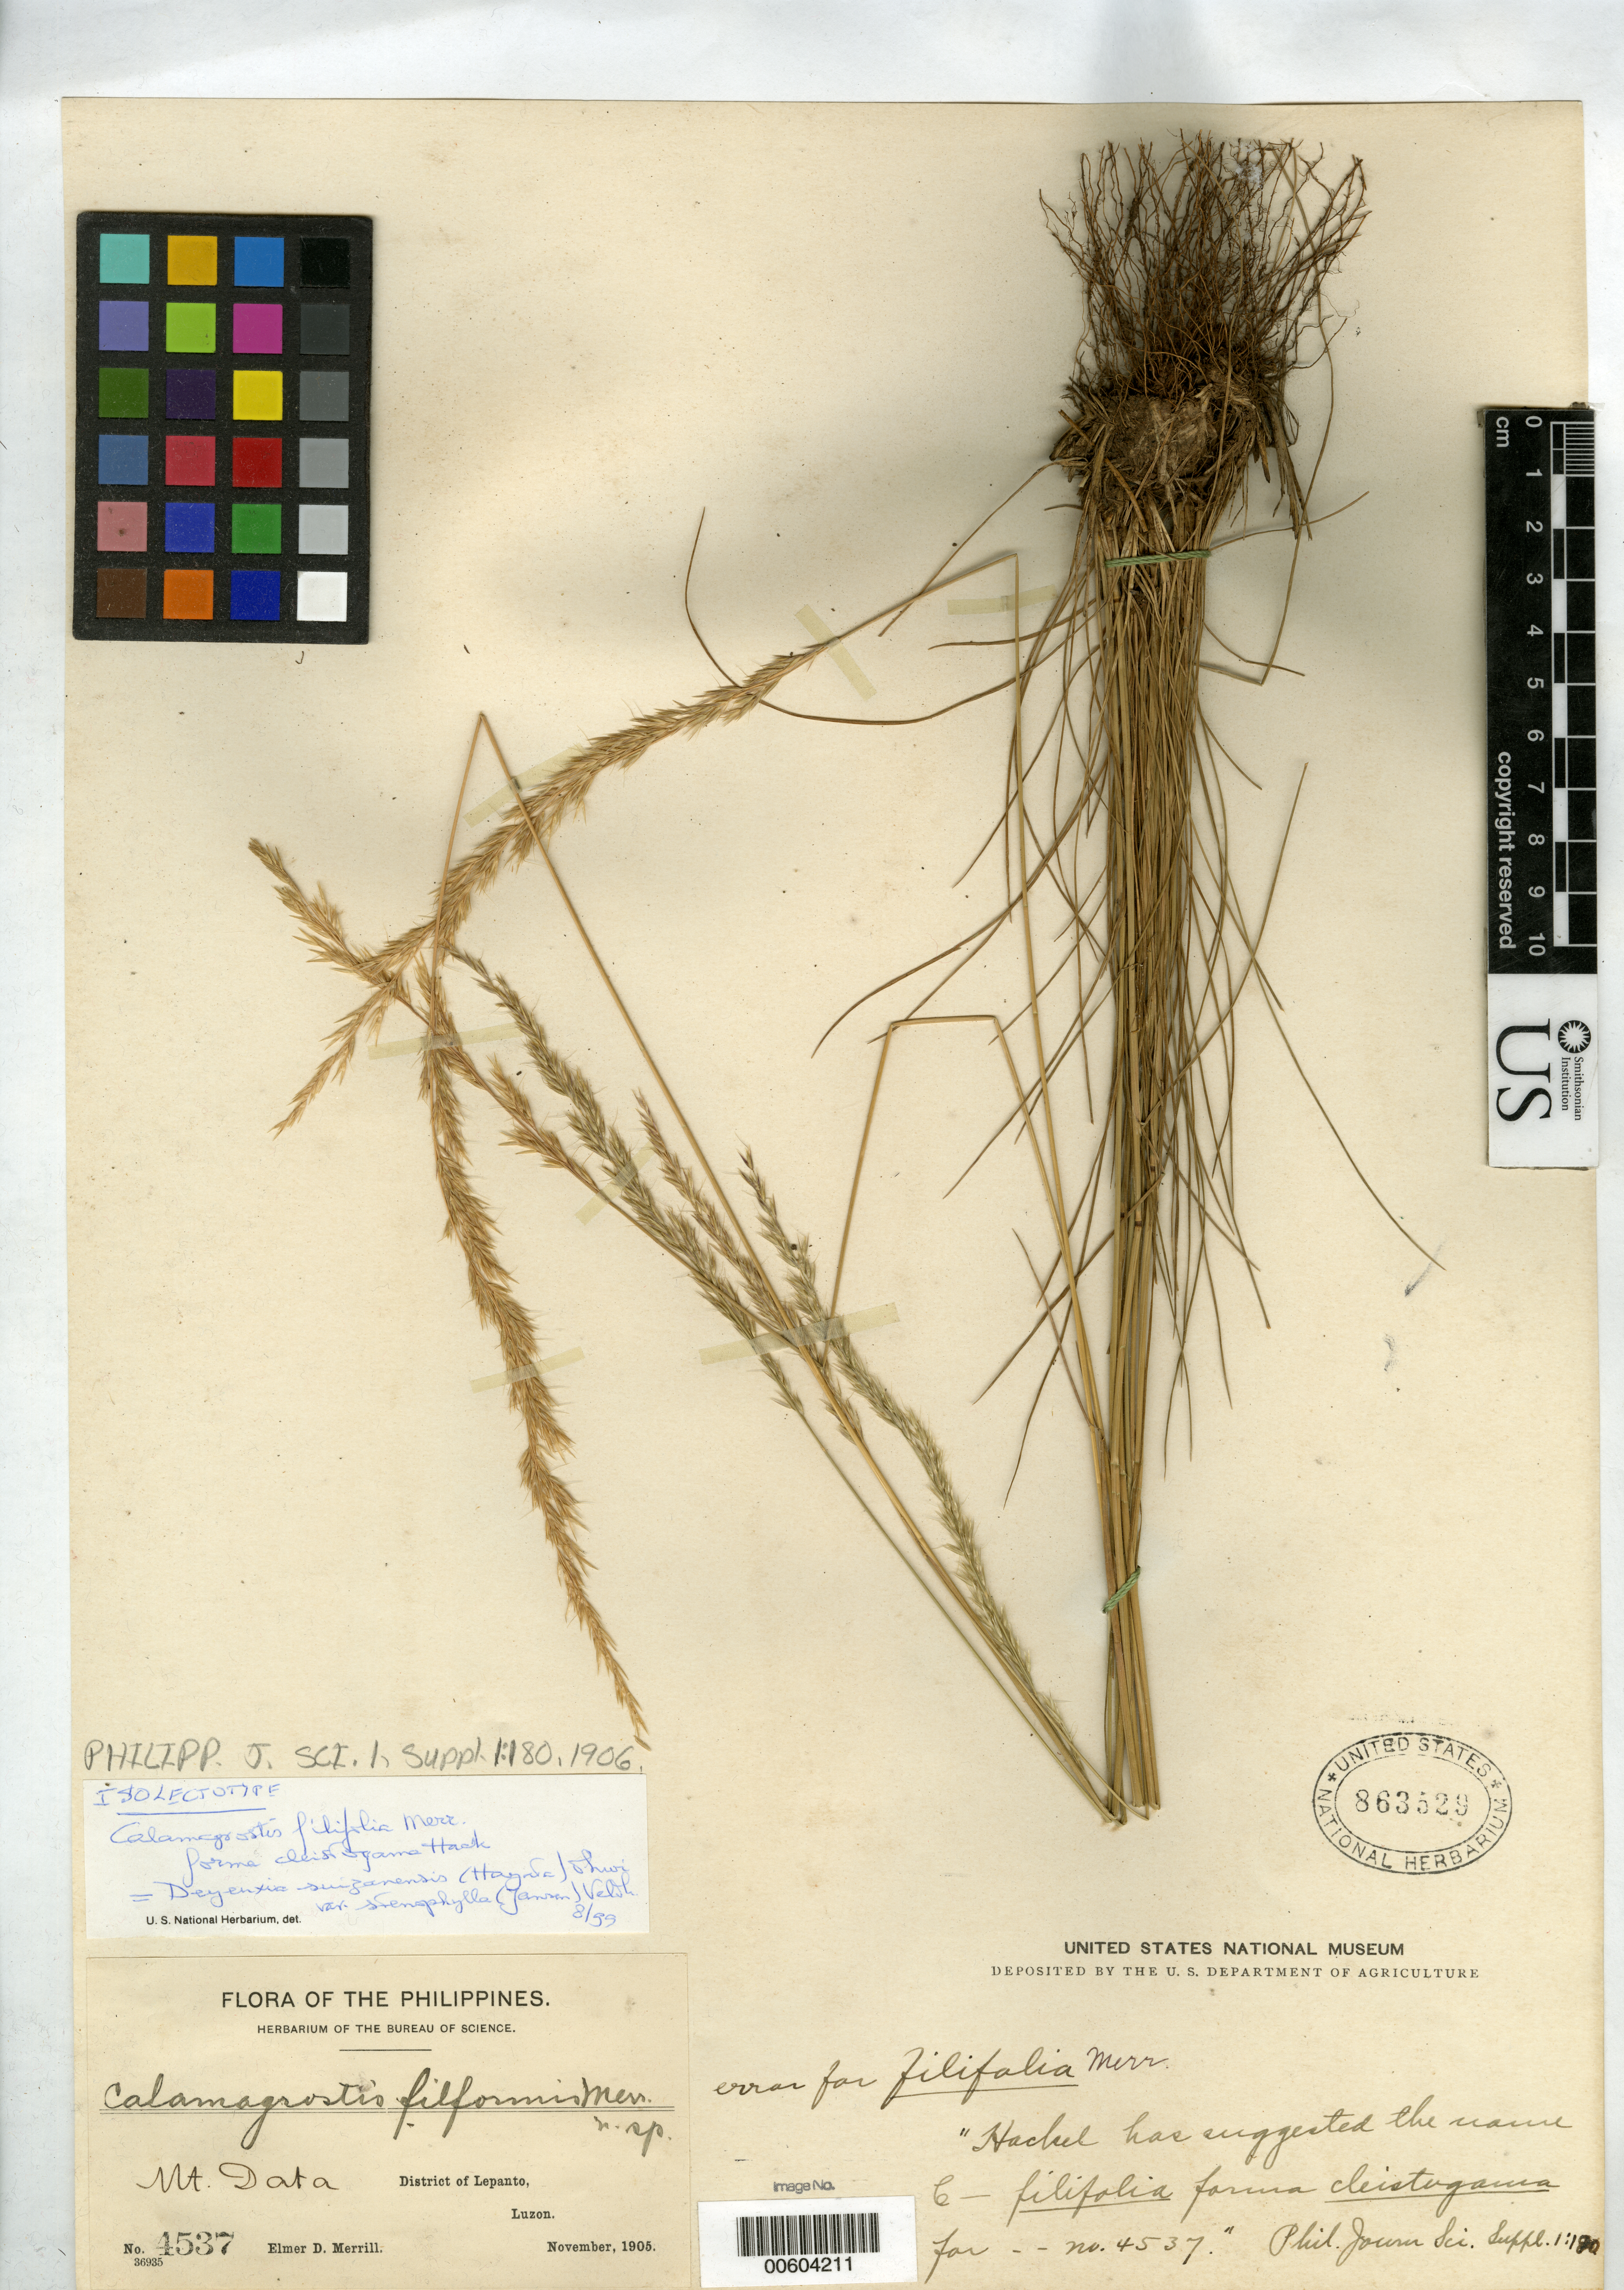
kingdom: Plantae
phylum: Tracheophyta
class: Liliopsida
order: Poales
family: Poaceae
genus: Calamagrostis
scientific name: Calamagrostis filifolia f. cleistogama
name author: Hack.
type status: Isosyntype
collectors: E. D. Merrill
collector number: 4537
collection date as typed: Nov 1905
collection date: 1905-11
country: Philippines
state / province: Cordillera (Administrative Region)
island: Luzon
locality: Mt. Data.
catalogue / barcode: US 863529